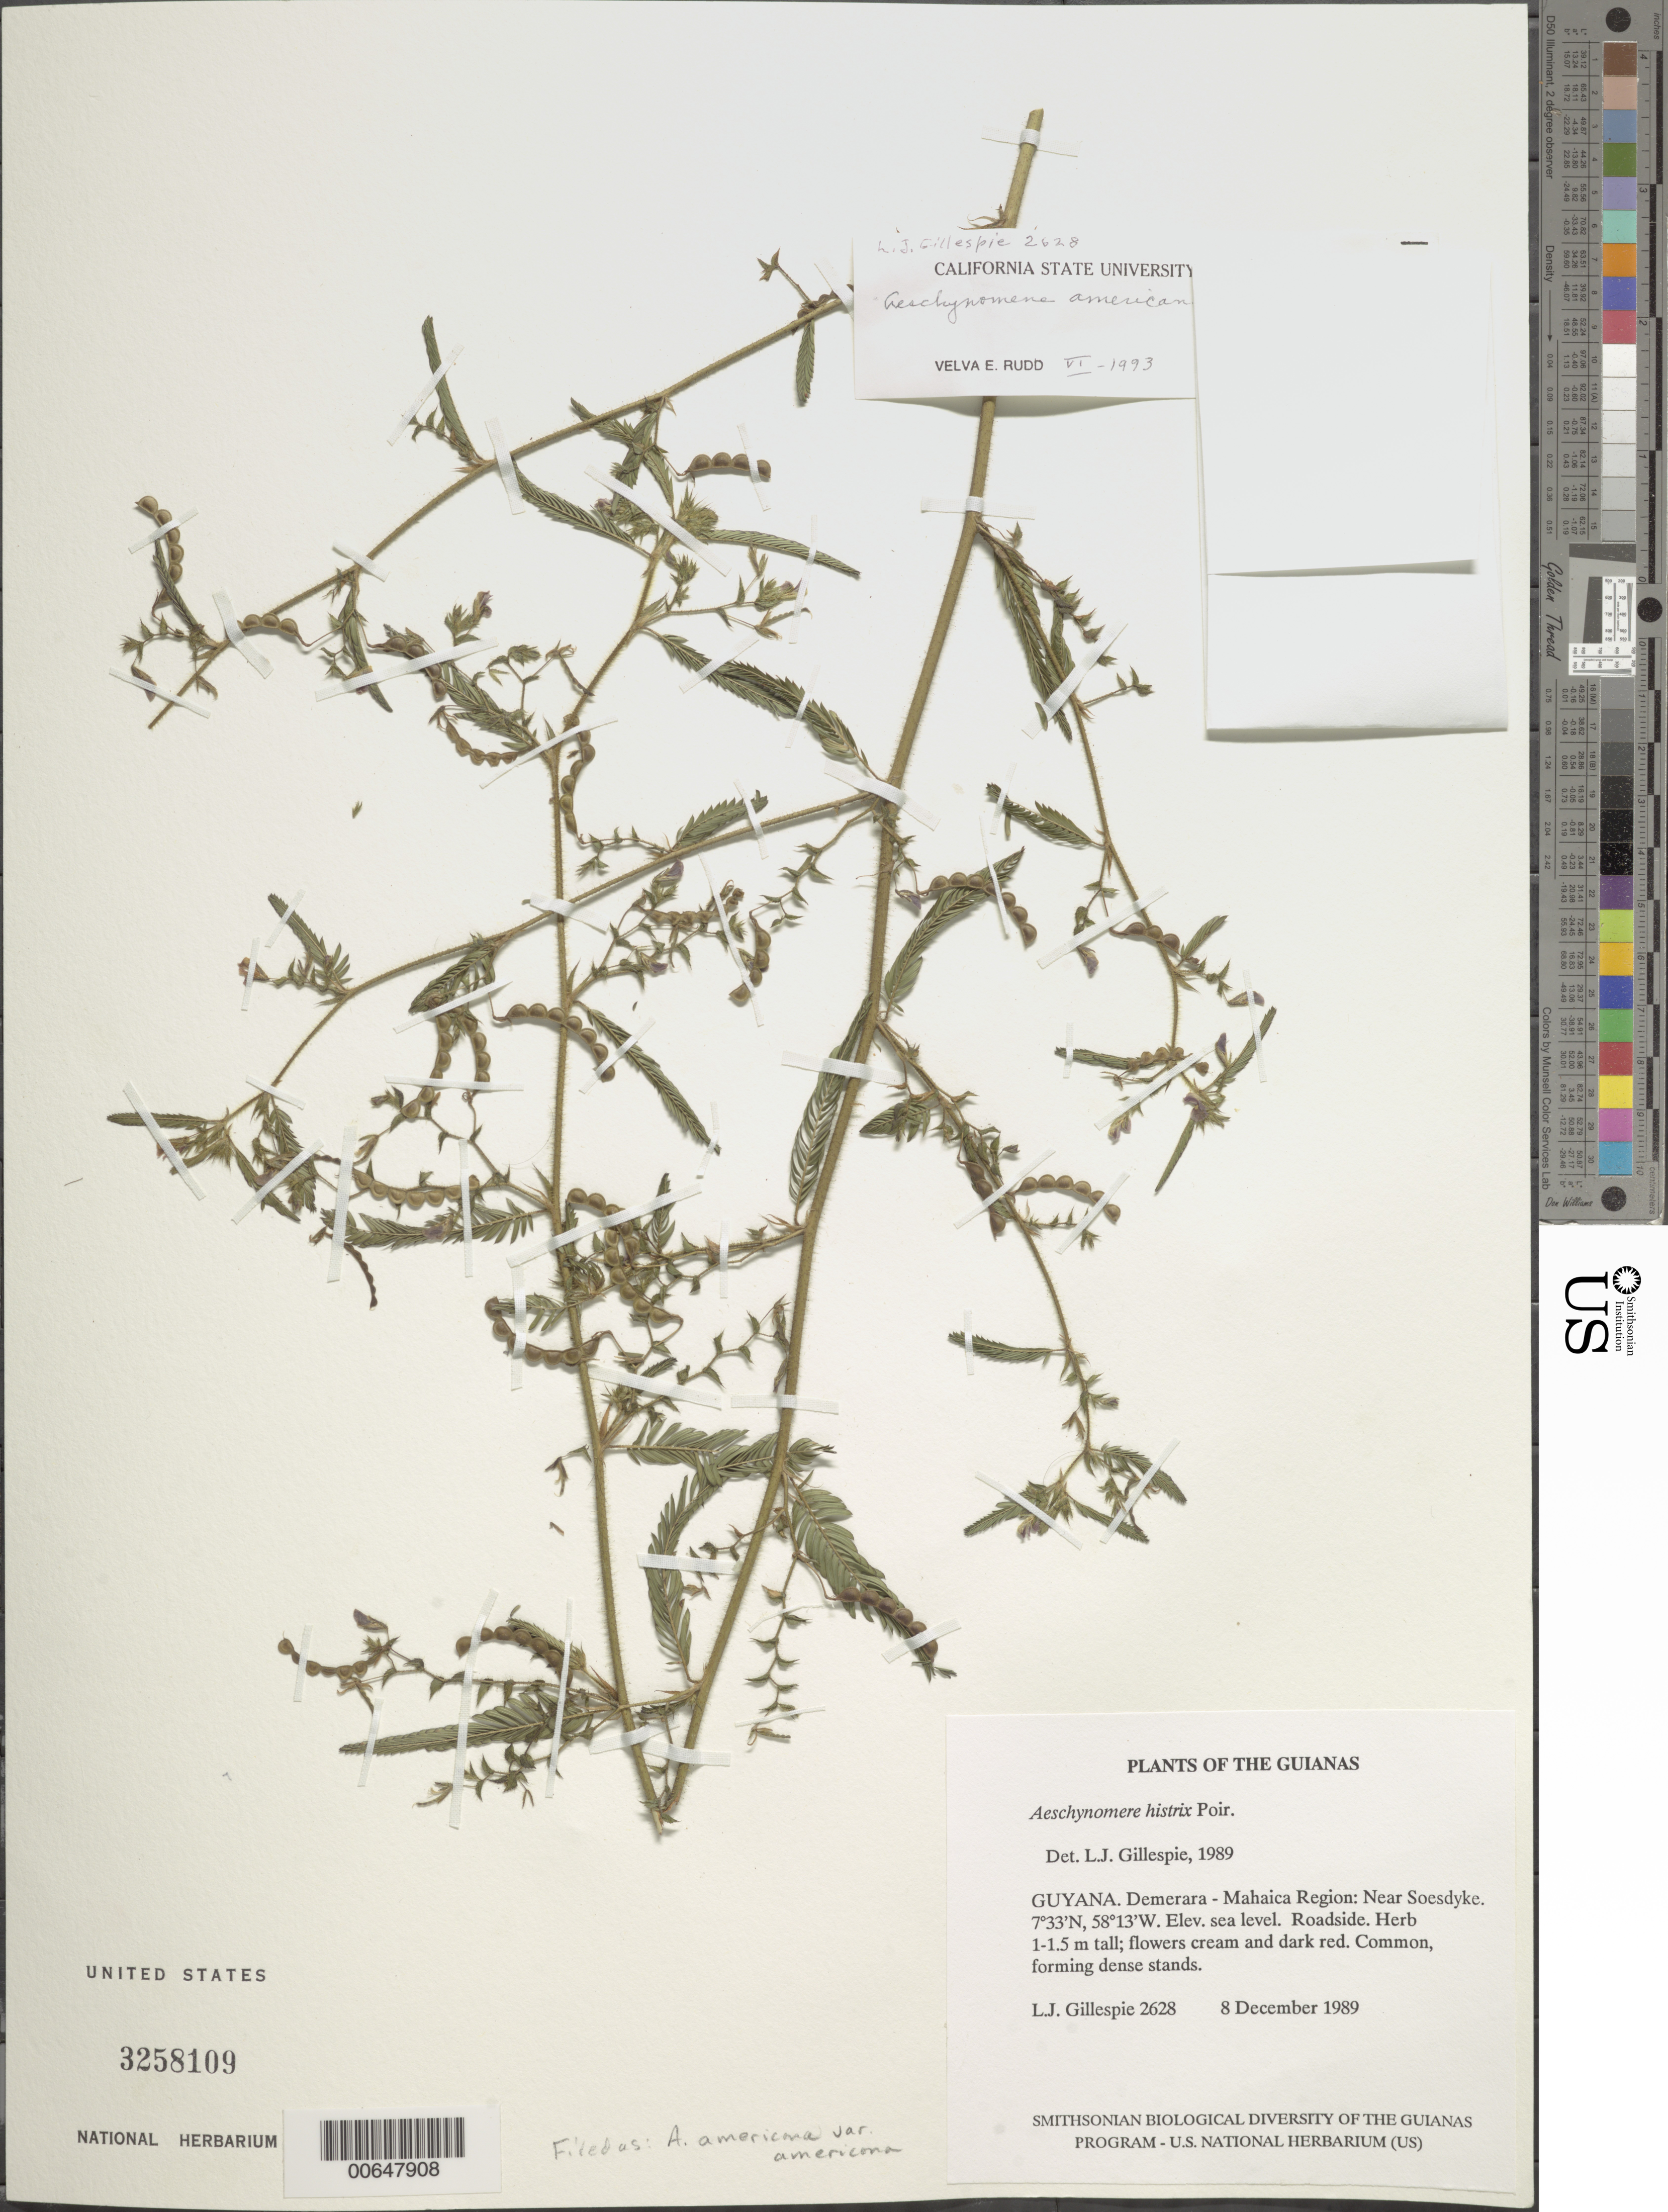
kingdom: Plantae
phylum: Tracheophyta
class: Magnoliopsida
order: Fabales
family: Fabaceae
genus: Aeschynomene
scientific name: Aeschynomene americana var. americana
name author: L.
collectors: L. J. Gillespie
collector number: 2628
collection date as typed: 8 December 1989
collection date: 1989-12-08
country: Guyana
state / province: Demerara-Mahaica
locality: Near Soesdyke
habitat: Roadside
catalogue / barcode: US 3258109